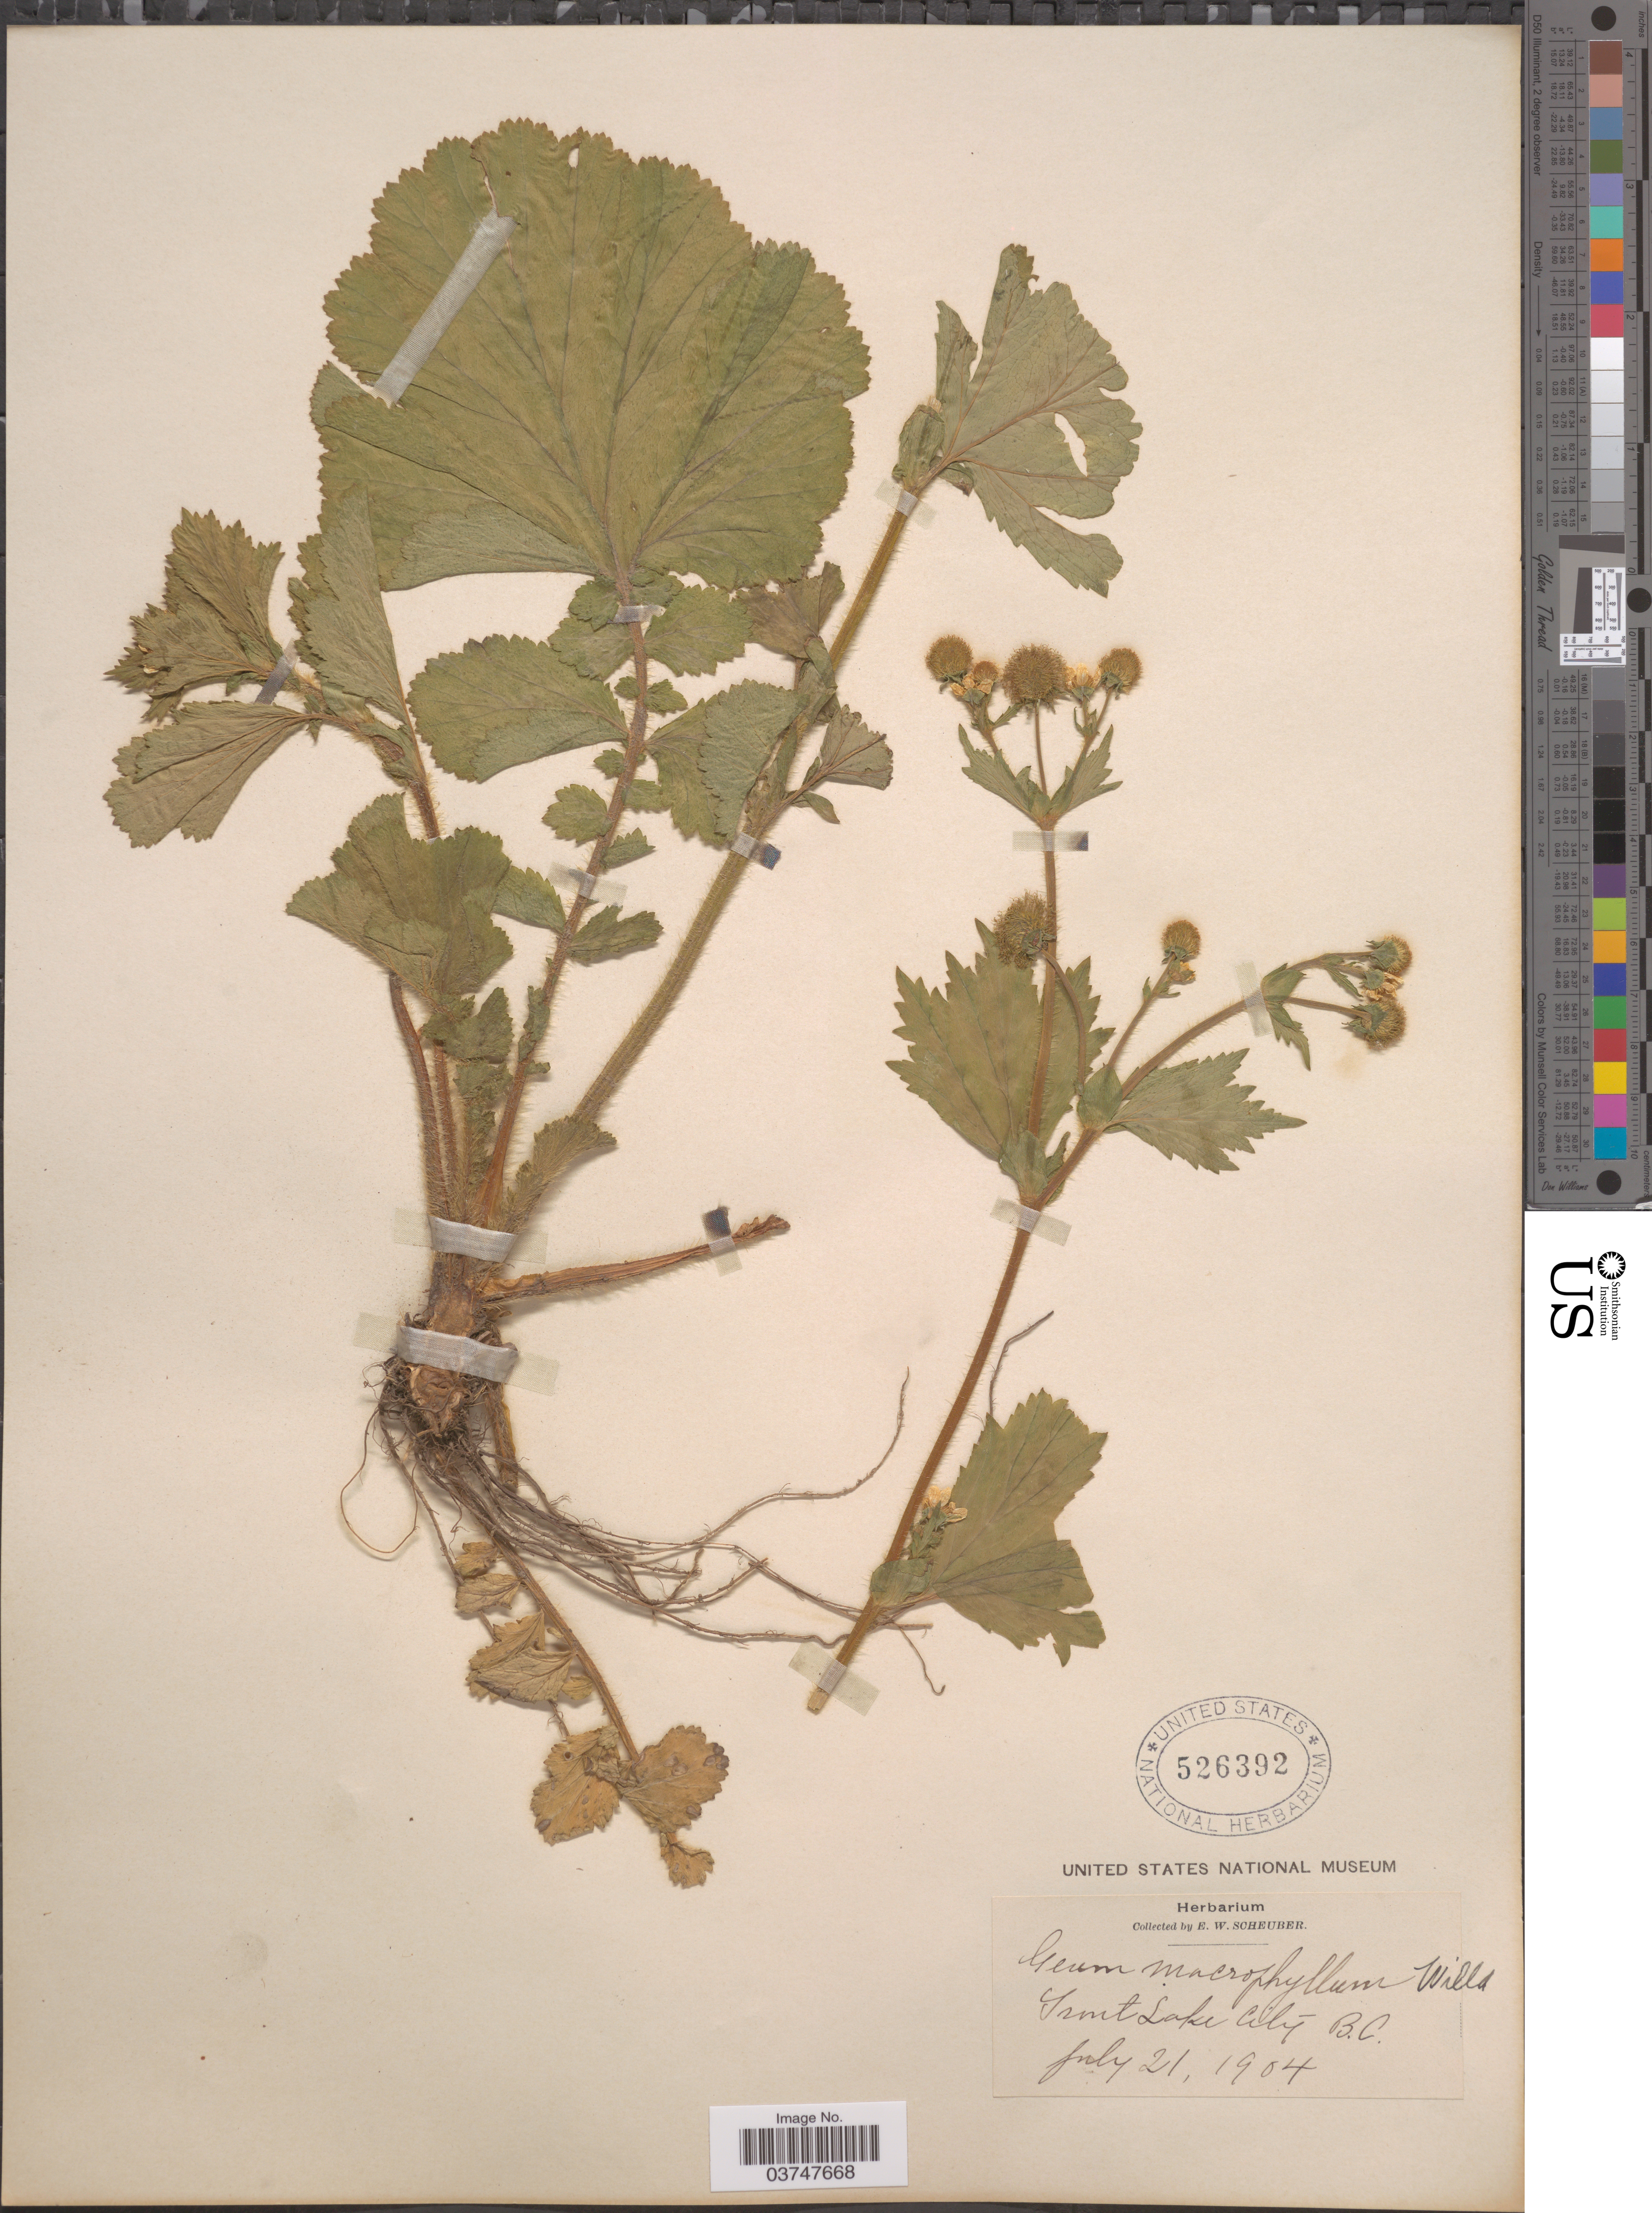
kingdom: Plantae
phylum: Tracheophyta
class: Magnoliopsida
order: Rosales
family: Rosaceae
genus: Geum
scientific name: Geum macrophyllum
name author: Willd.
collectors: E. Scheuber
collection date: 1904-07-21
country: Canada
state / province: British Columbia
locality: Trout Lake City.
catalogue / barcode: US 526392